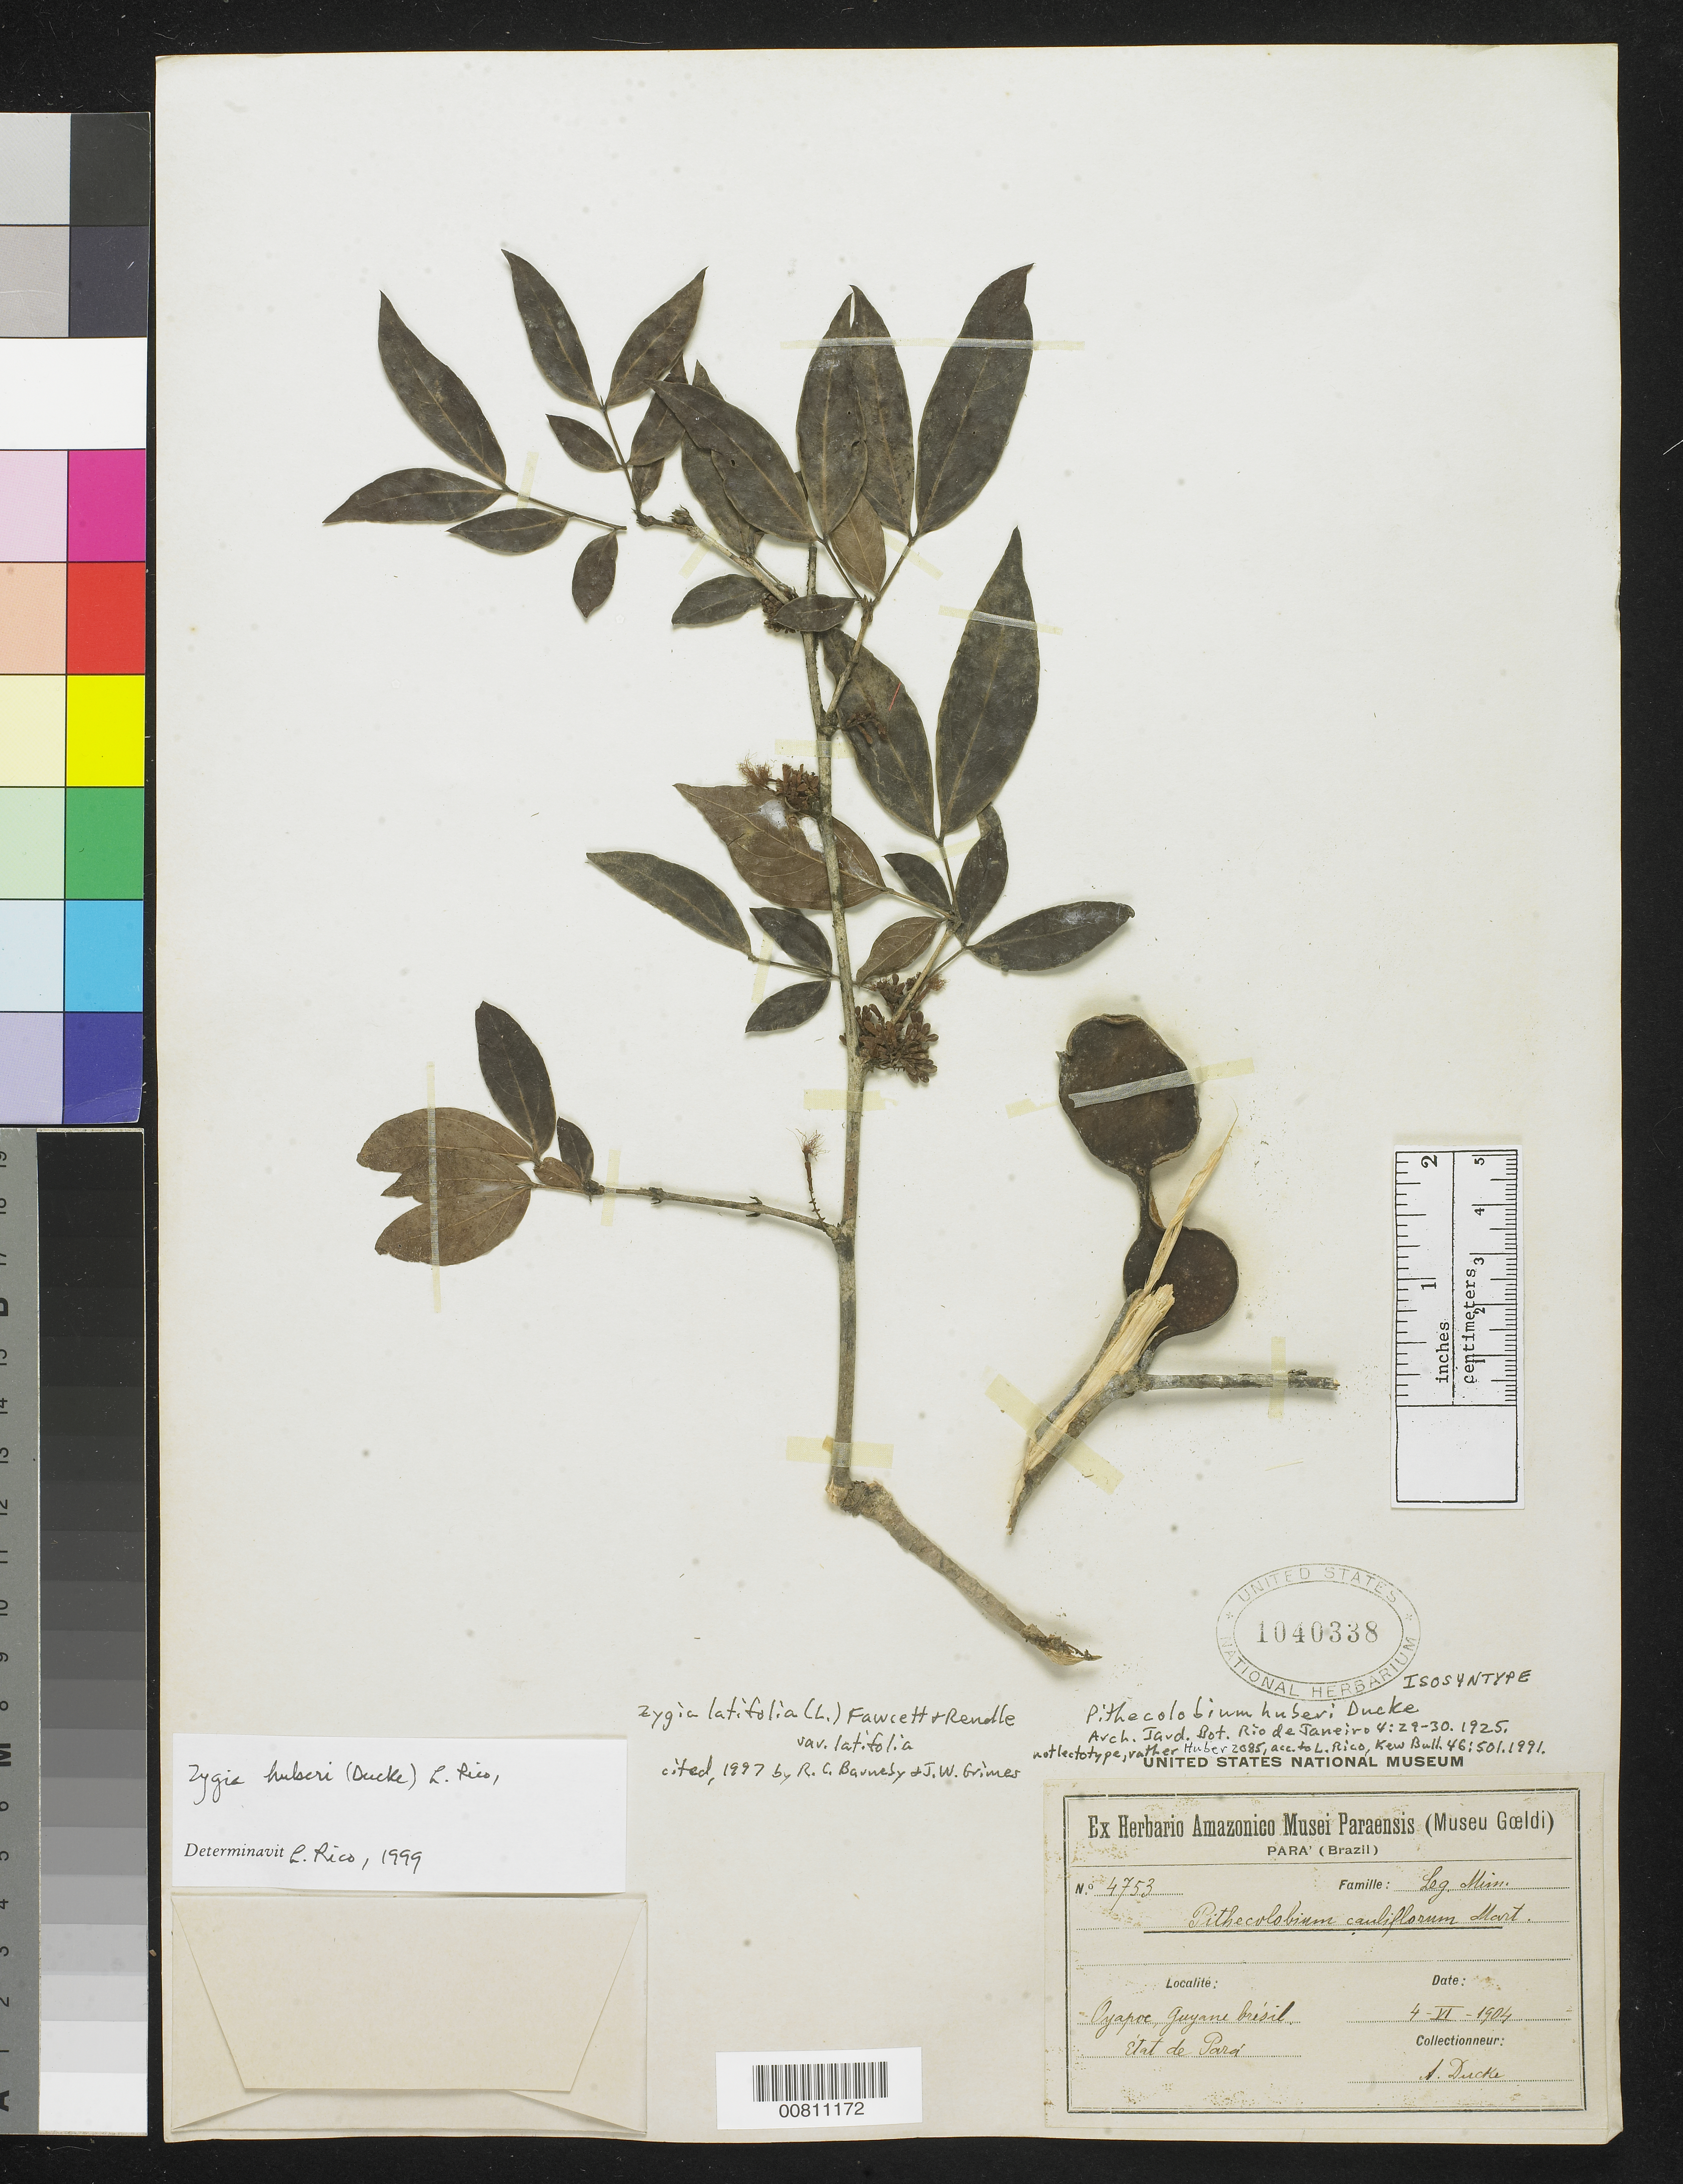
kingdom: Plantae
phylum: Tracheophyta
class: Magnoliopsida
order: Fabales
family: Fabaceae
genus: Pithecellobium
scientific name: Pithecellobium huberi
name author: Ducke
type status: Isosyntype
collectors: A. Ducke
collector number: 4753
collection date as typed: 04 Jun 1904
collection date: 1904-06-04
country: Brazil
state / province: Pará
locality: Oyapoc, Guyane brésil. Etat de Pará.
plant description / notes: Cited 1997 by R.C. Barneby & J.W. Grimes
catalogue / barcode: US 1040338